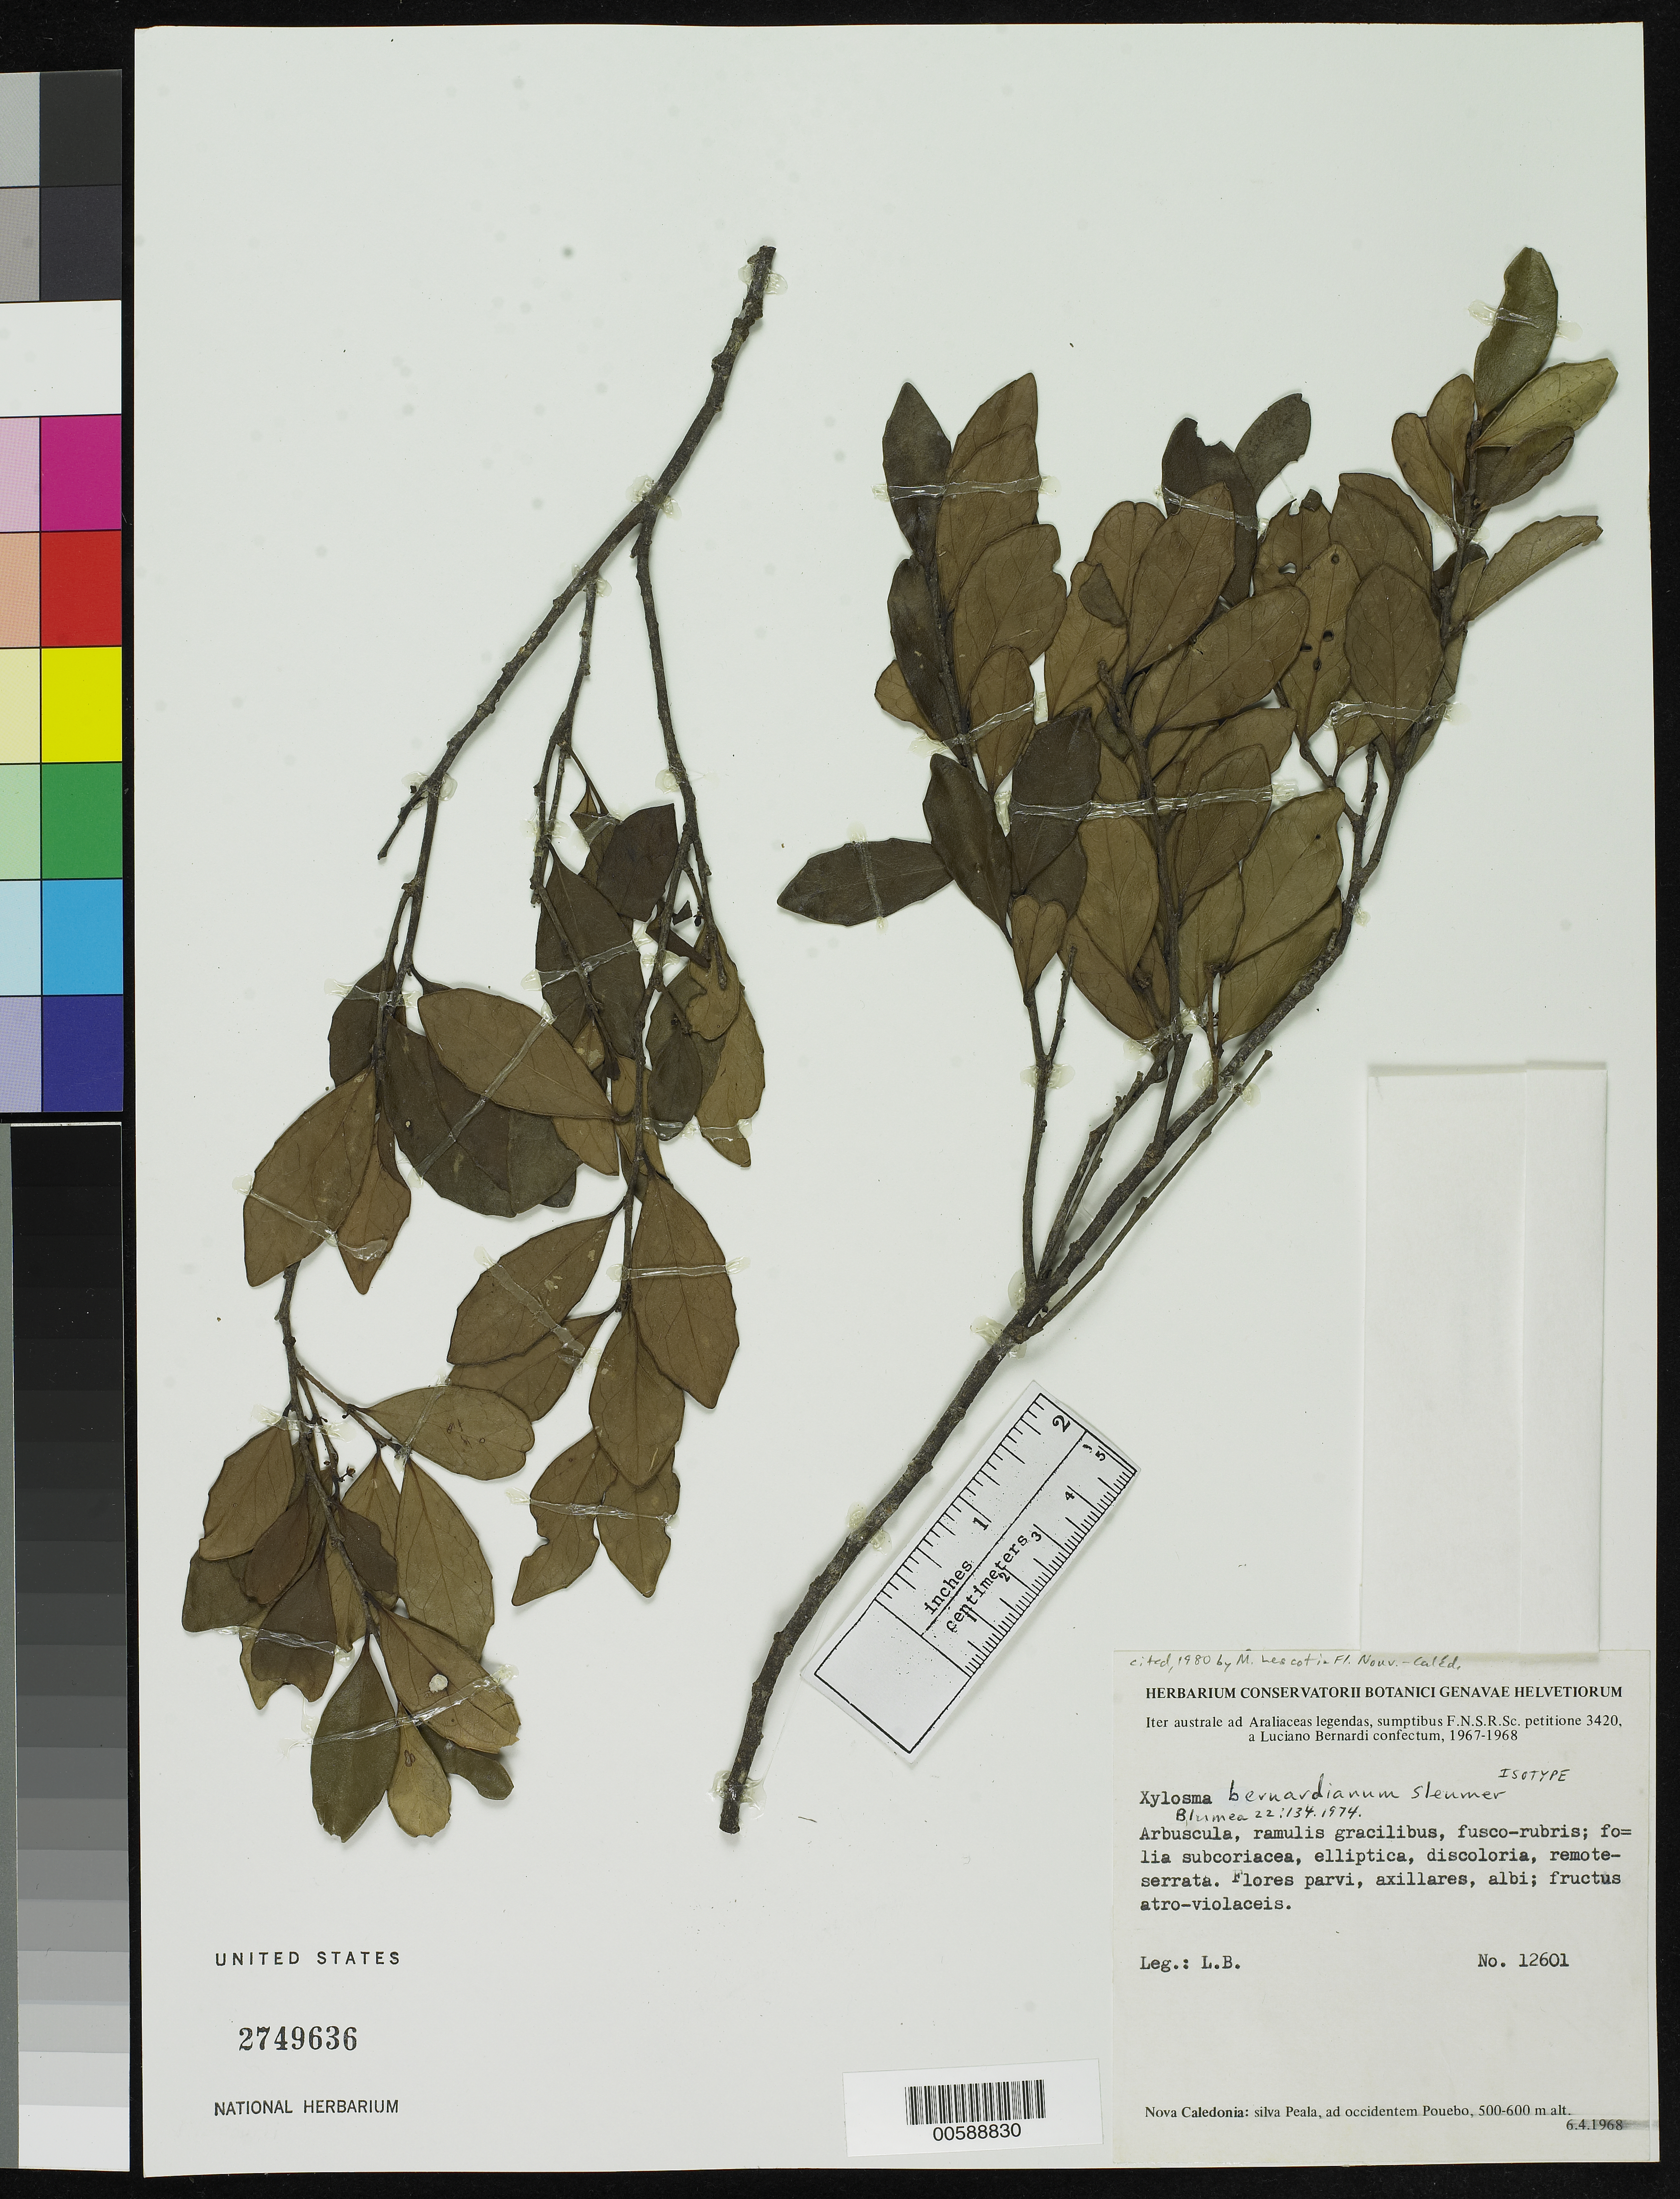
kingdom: Plantae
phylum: Tracheophyta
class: Magnoliopsida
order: Malpighiales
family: Salicaceae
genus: Xylosma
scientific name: Xylosma bernardiana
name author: Sleumer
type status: Isotype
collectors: L. Bernardi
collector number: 12601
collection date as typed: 06 Apr 1968 or 04 Jun 1968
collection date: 1968-04-06 or 1968-06-04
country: New Caledonia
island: New Caledonia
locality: Silva Peala, ad occidentem Pouébo.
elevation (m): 500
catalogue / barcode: US 2749636